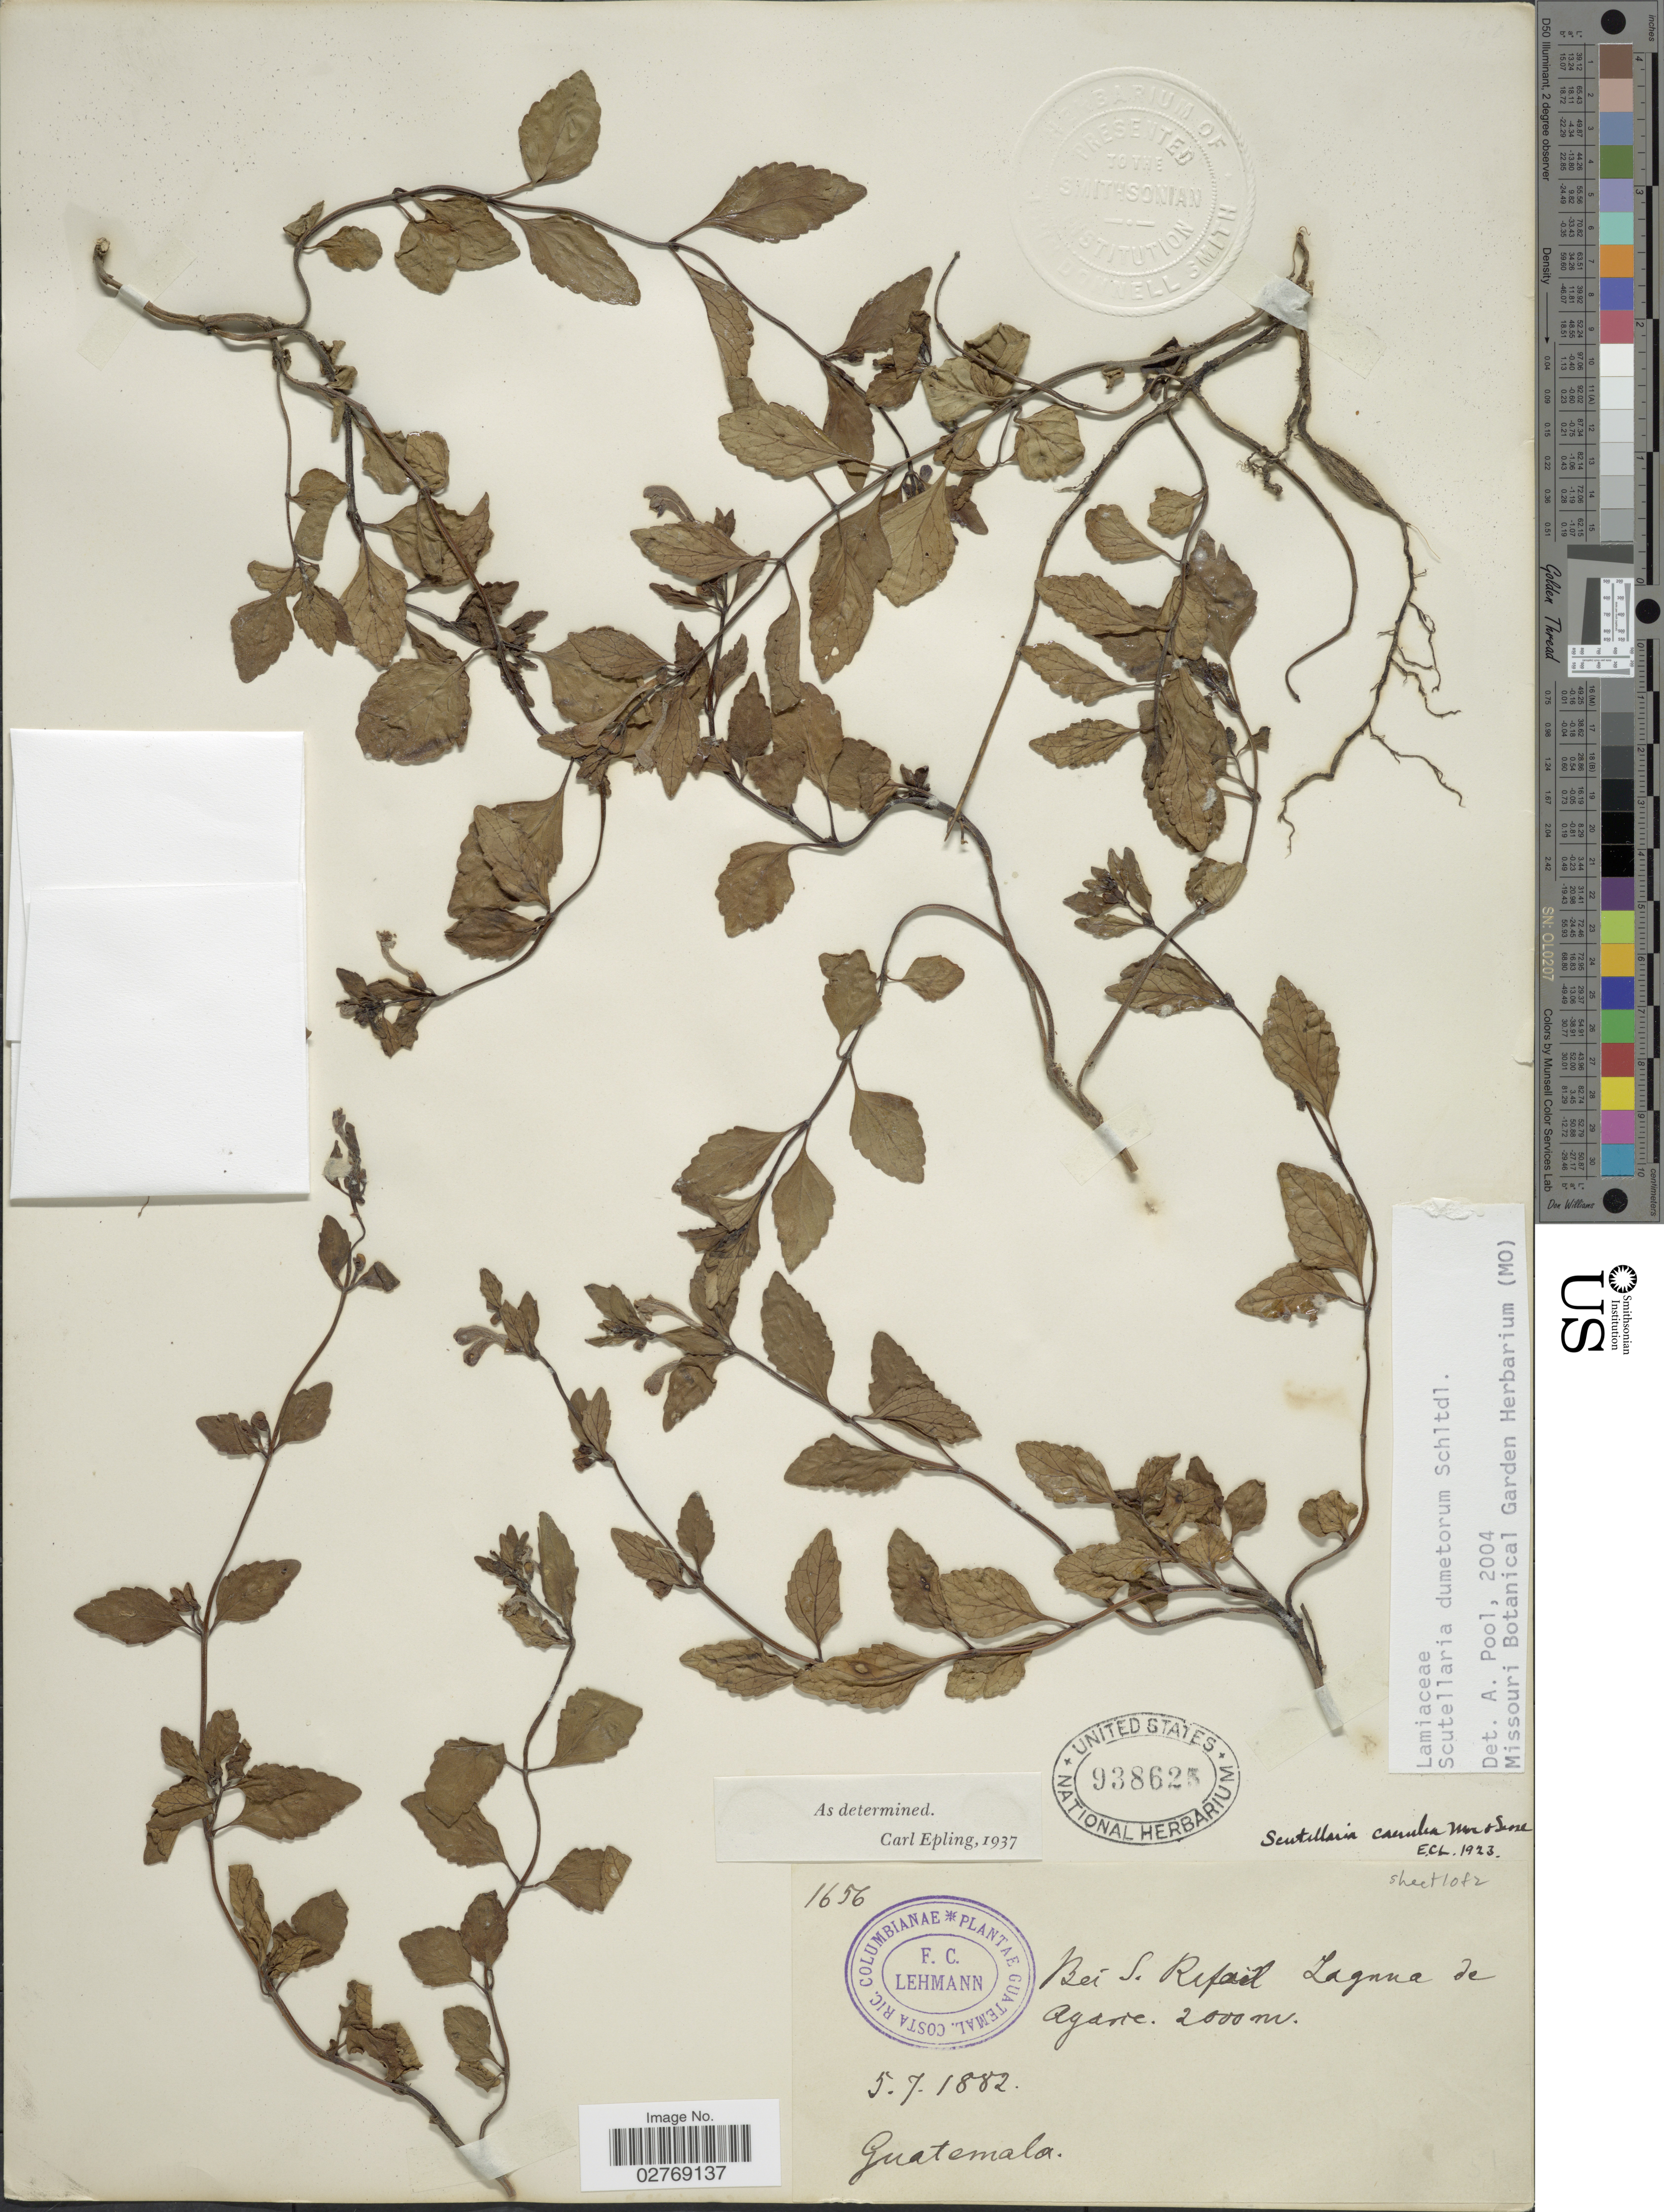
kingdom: Plantae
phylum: Tracheophyta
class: Magnoliopsida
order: Lamiales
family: Lamiaceae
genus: Scutellaria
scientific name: Scutellaria dumetorum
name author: Schltdl.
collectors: F. C. Lehmann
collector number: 1656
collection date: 1882-07-05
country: Guatemala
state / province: Guatemala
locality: Bei S. rifael. Laguna de Ayarza.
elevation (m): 2000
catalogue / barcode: US 938625